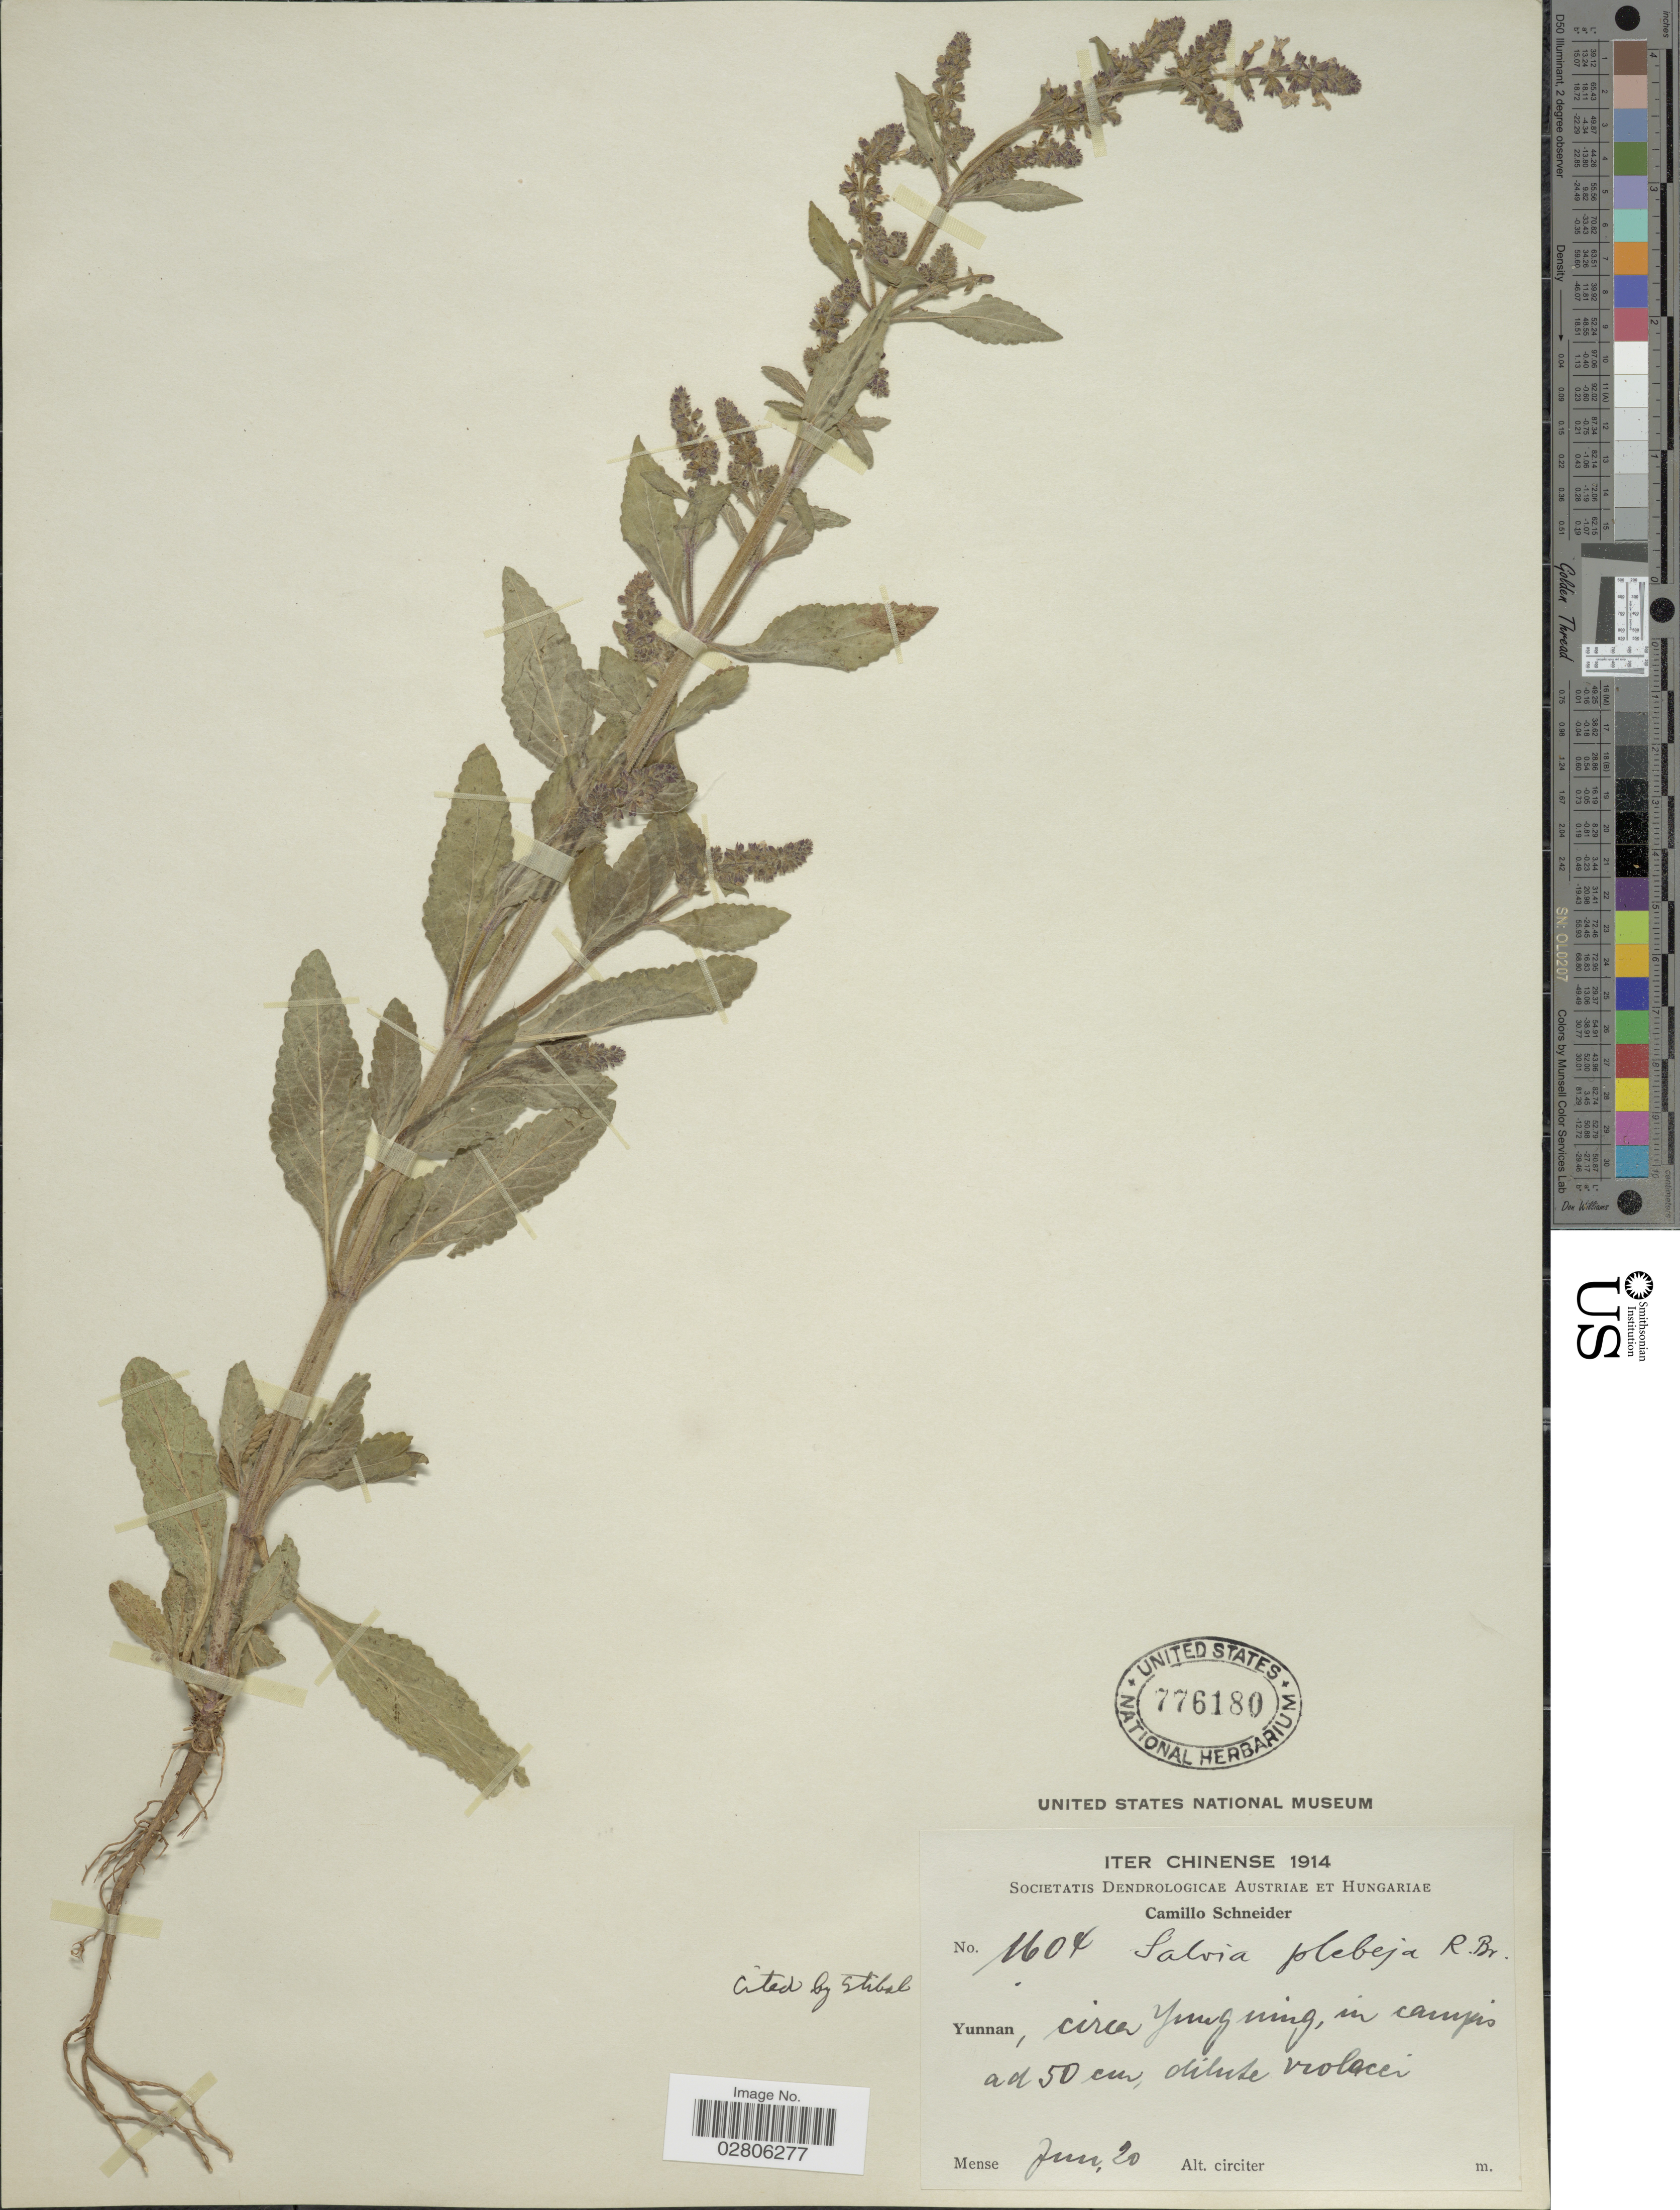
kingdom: Plantae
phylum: Tracheophyta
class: Magnoliopsida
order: Lamiales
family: Lamiaceae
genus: Salvia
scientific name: Salvia plebeia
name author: R. Br.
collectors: C. K. Schneider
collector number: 1604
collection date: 1914-06-20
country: China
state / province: Yunnan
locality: Circa Young Ming, in campis.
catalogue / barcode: US 776180